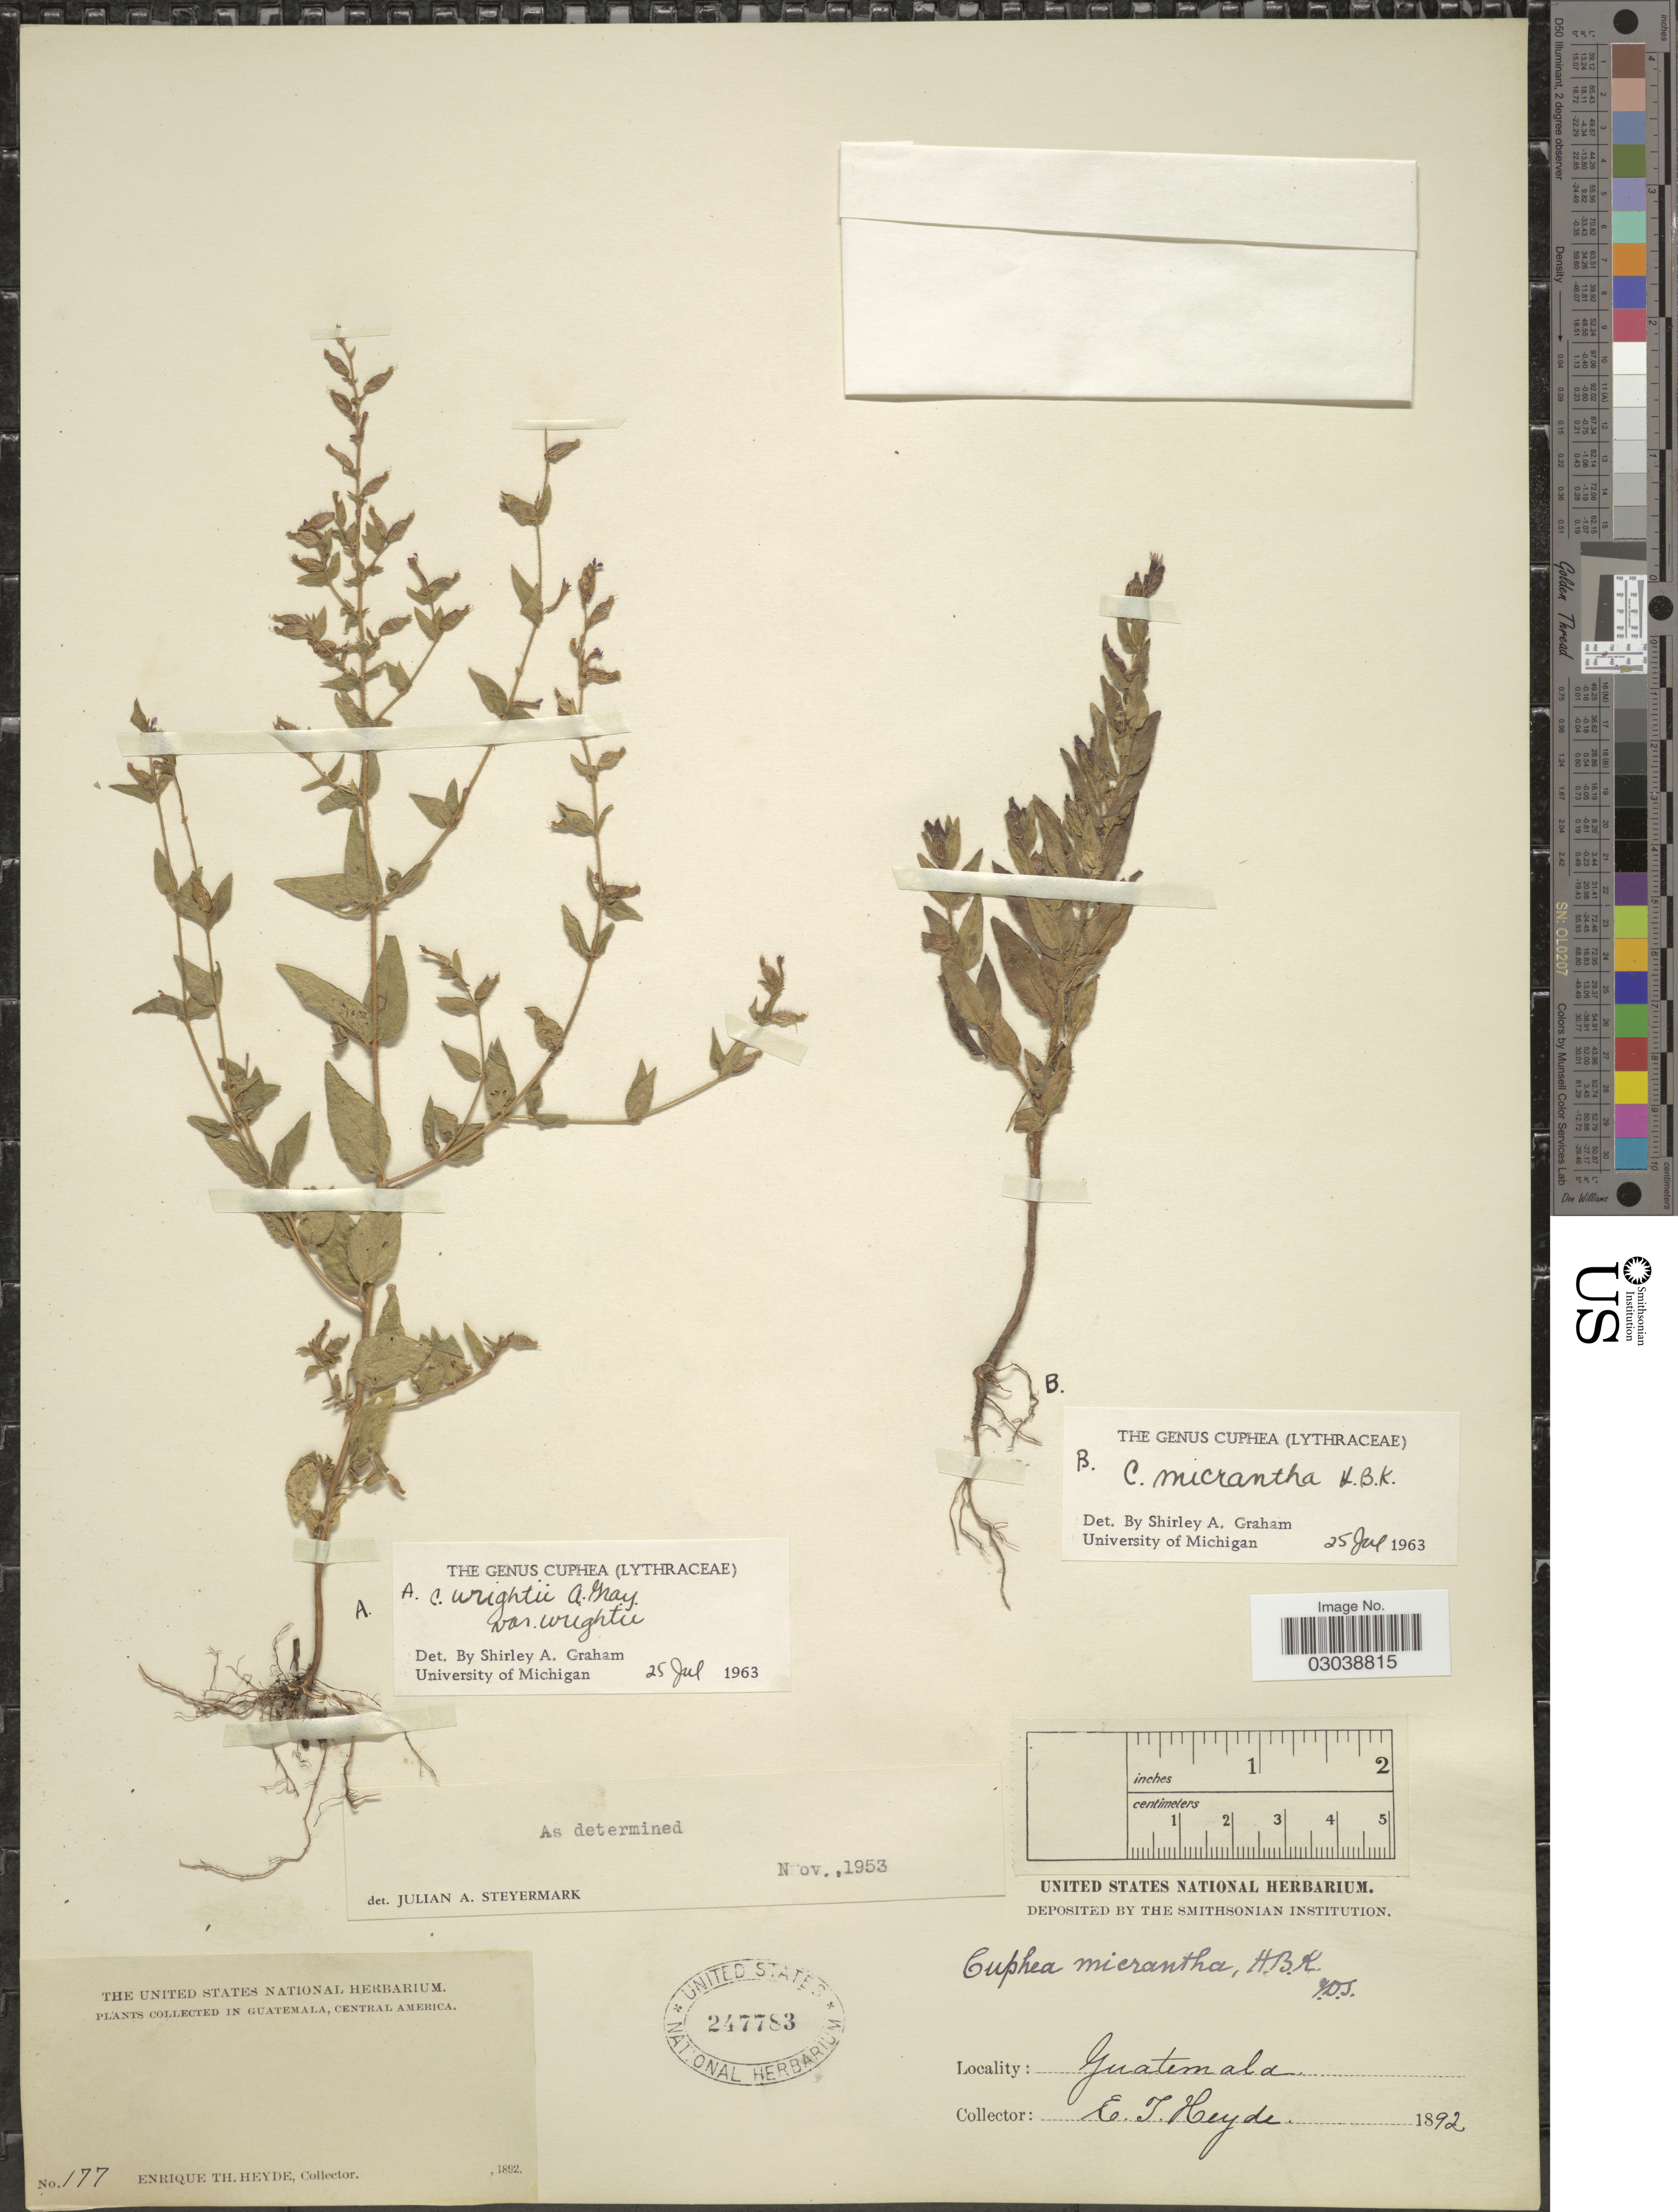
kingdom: Plantae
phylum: Tracheophyta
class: Magnoliopsida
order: Myrtales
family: Lythraceae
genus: Cuphea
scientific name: Cuphea micrantha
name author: Kunth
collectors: E. T. Heyde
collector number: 177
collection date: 1892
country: Guatemala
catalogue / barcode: US 247783